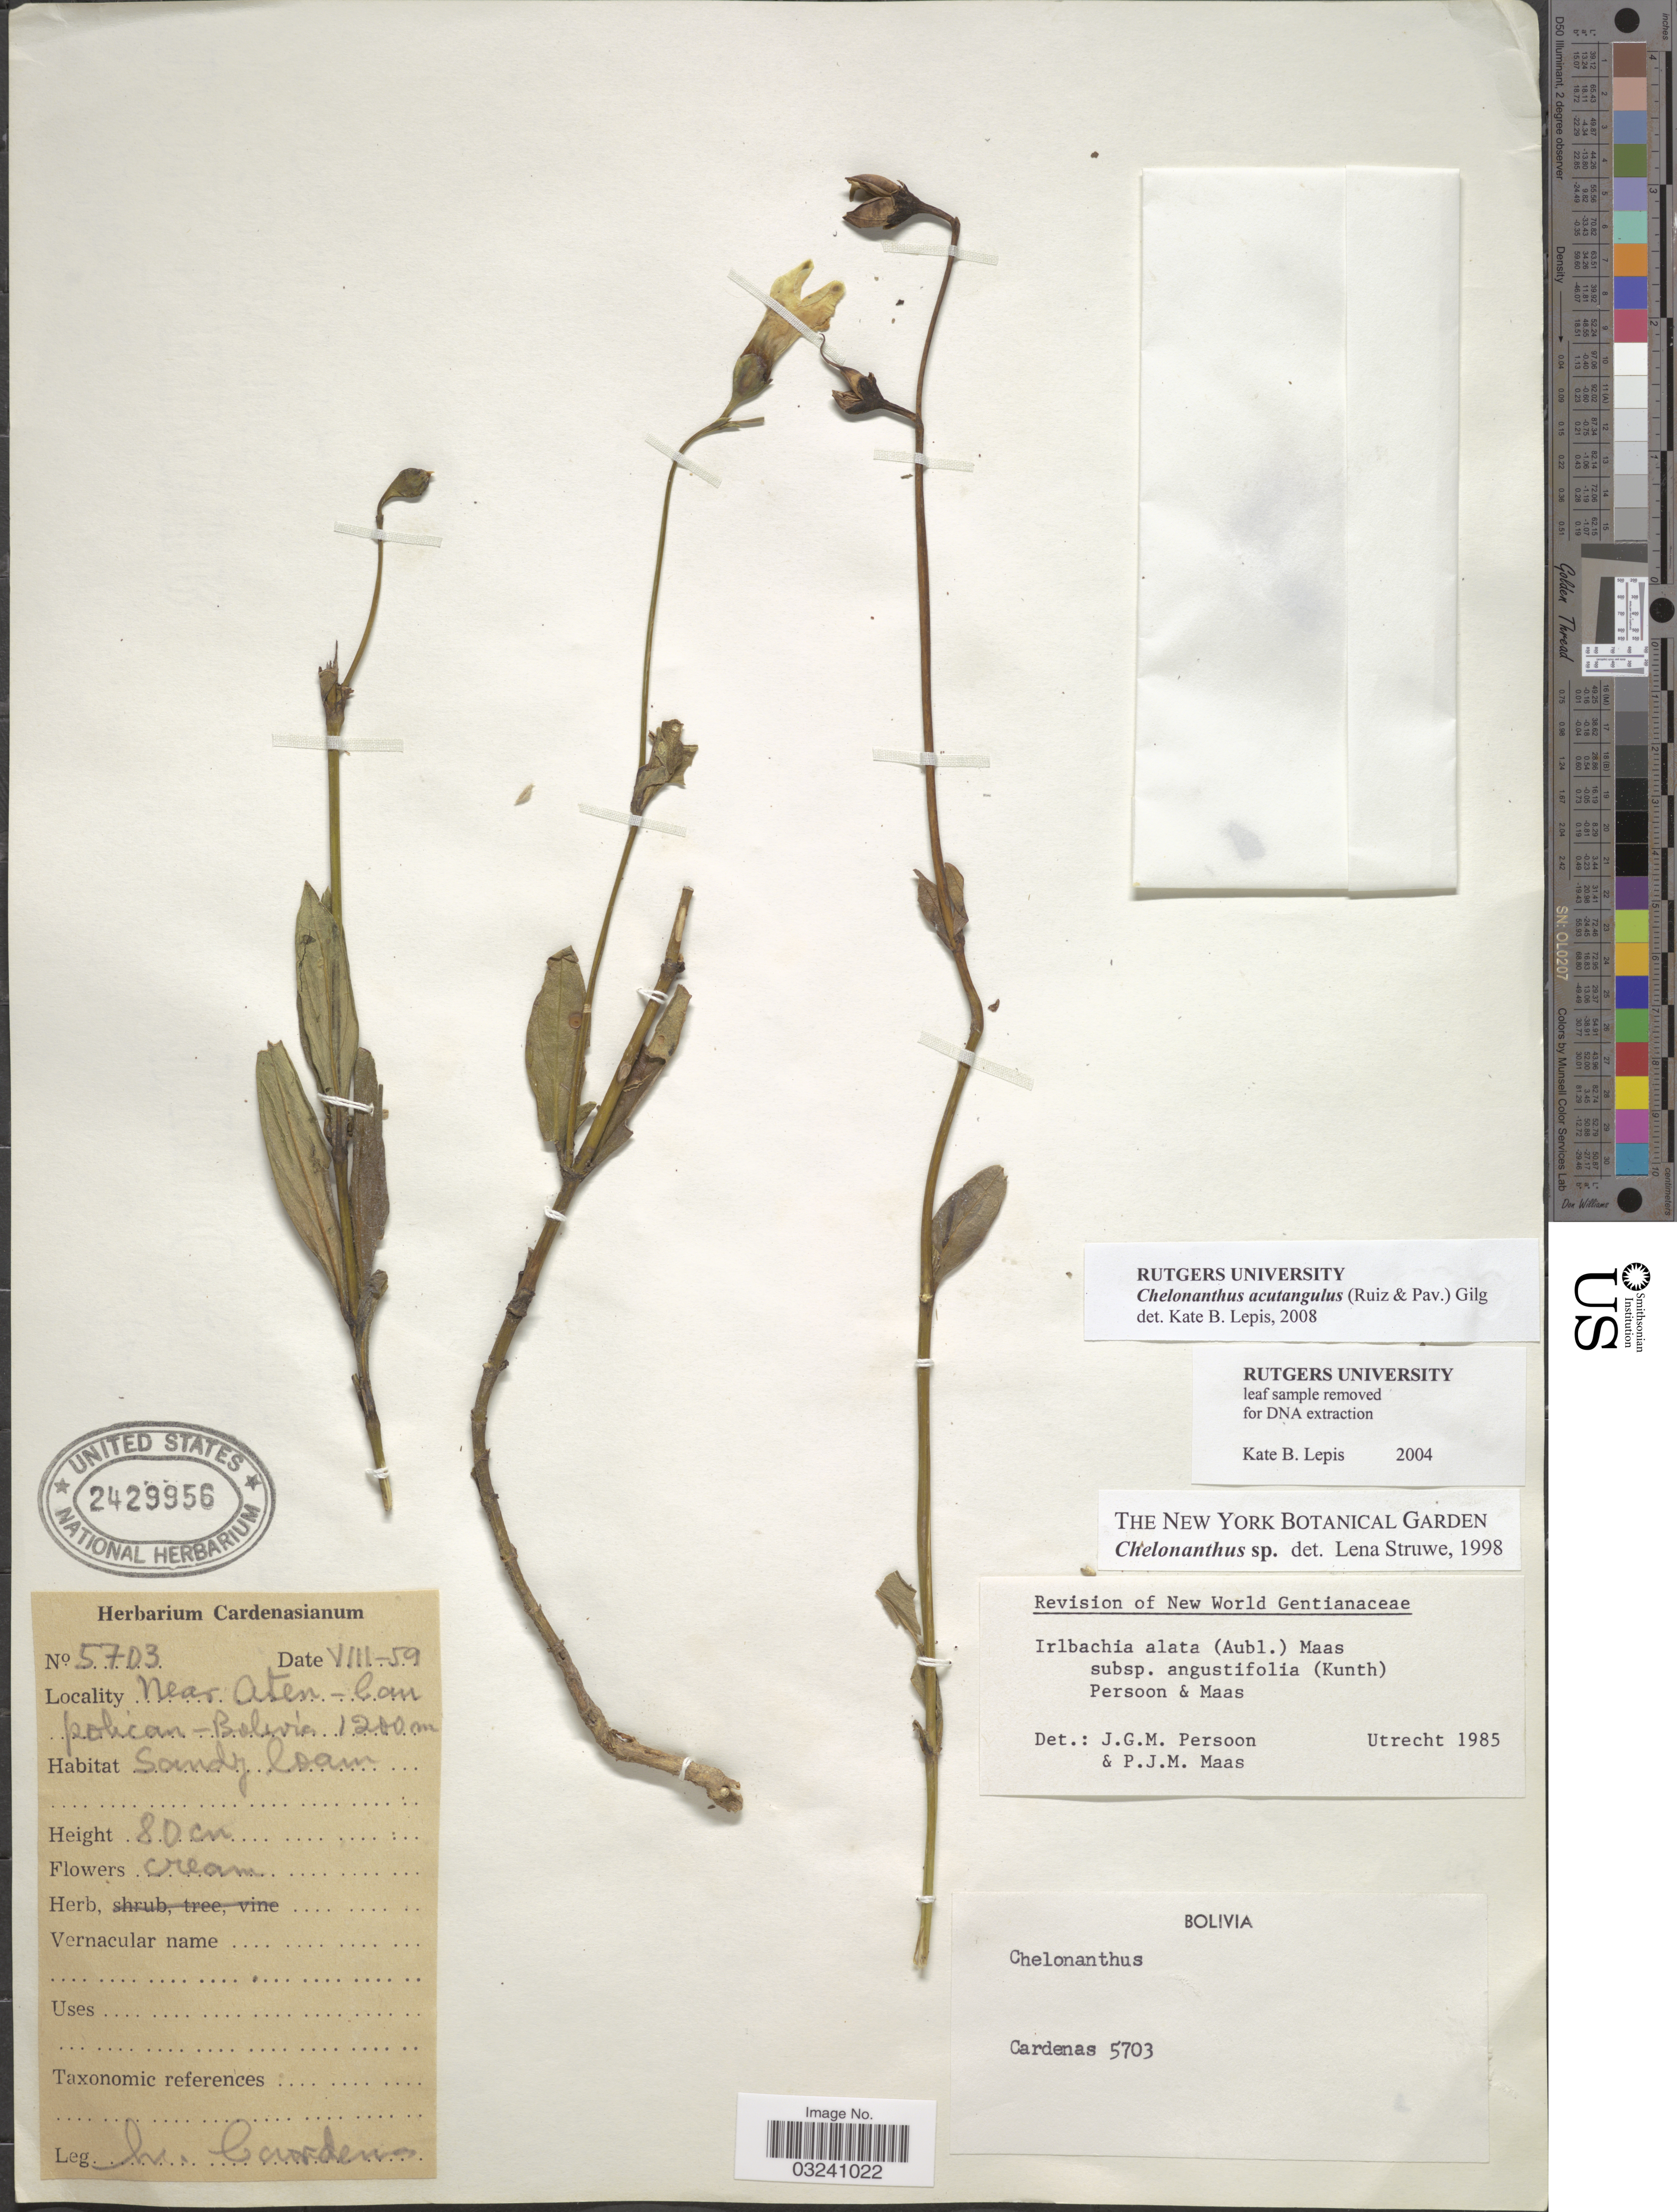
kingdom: Plantae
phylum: Tracheophyta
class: Magnoliopsida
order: Gentianales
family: Gentianaceae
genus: Chelonanthus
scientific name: Chelonanthus acutangulus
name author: (Ruiz & Pav.) Gilg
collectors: M. Cárdenas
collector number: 5703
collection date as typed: Transcribed d/m/y: /8/59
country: Bolivia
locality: Near Aten-Canpolican.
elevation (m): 1200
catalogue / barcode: US 2429956